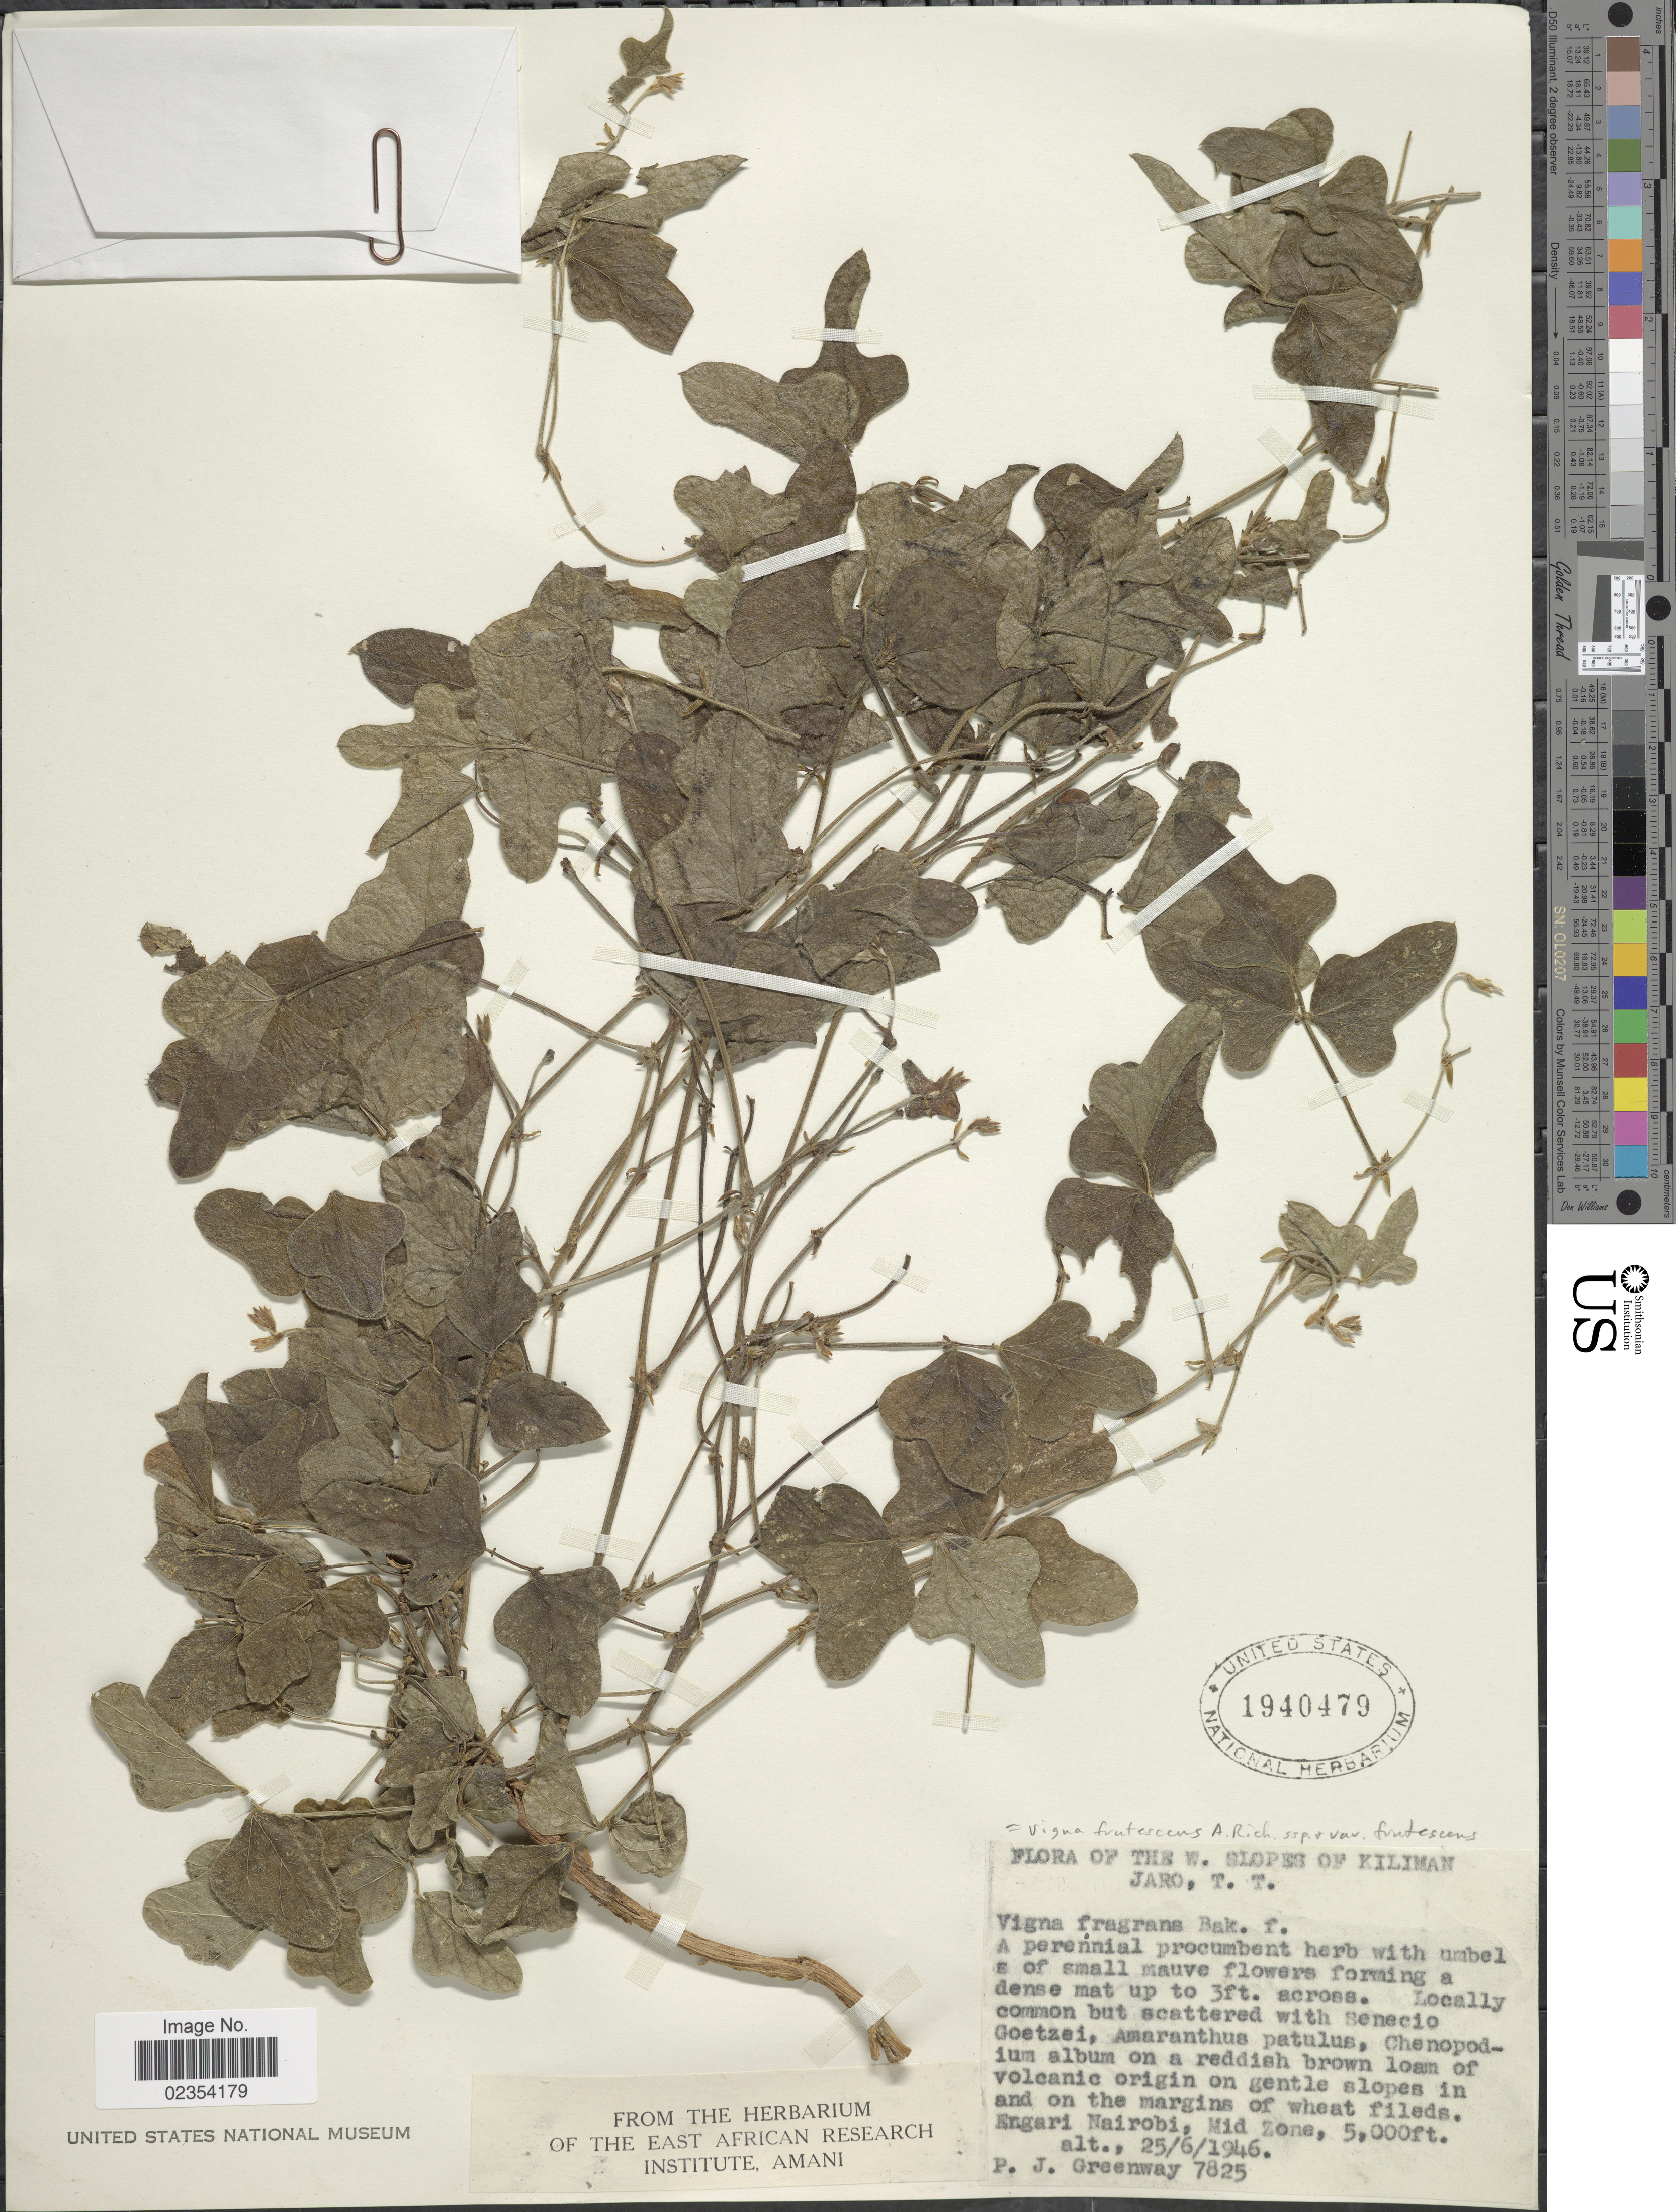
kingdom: Plantae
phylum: Tracheophyta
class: Magnoliopsida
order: Fabales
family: Fabaceae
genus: Vigna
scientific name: Vigna frutescens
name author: A. Rich.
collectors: P. J. Greenway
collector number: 7825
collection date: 1946-06-25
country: Tanzania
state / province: Kilimanjaro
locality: The W. slopes of Kilimanjaro, T.T., on gentle slopes in and on the margins of wheat fields, Engari Nairobi, Mid Zone.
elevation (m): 1524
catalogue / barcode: US 1940479